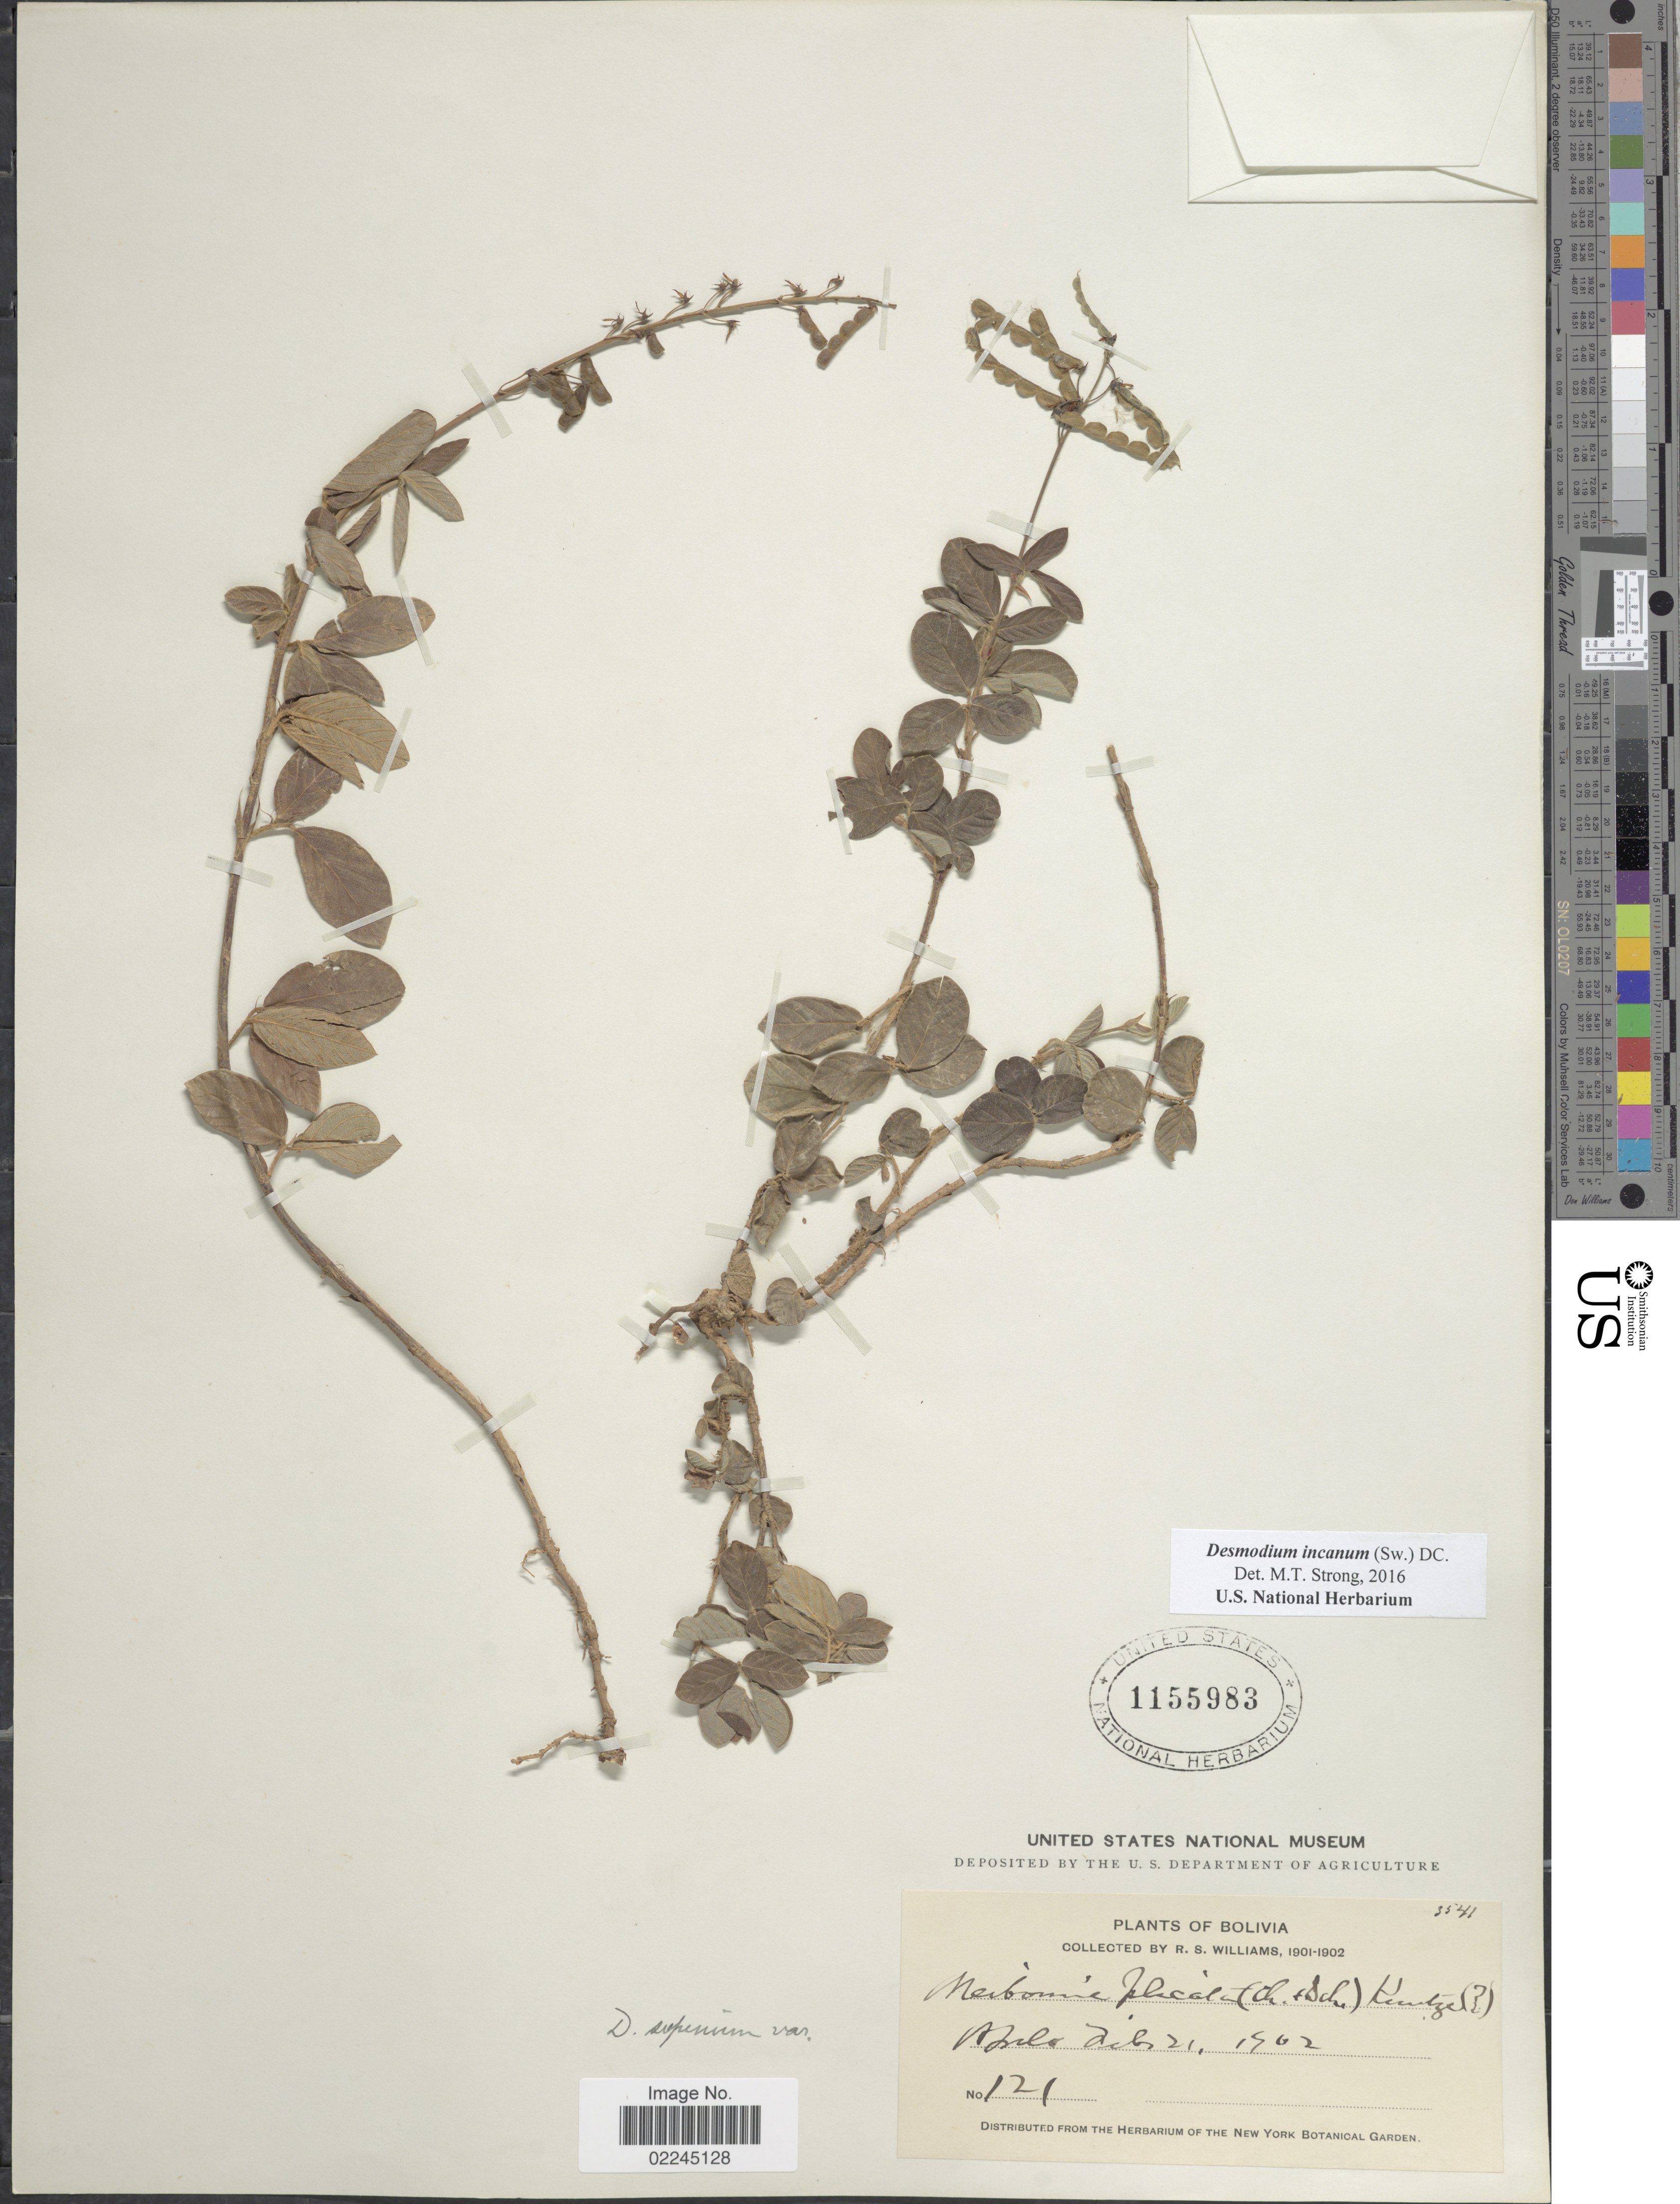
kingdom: Plantae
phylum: Tracheophyta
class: Magnoliopsida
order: Fabales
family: Fabaceae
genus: Desmodium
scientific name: Desmodium incanum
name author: (Sw.) DC.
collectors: R. S. Williams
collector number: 121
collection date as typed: Feb. 21, 1902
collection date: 1902-02-21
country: Bolivia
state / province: La Paz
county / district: Franz Tamayo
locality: Apolo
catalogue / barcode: US 1155983